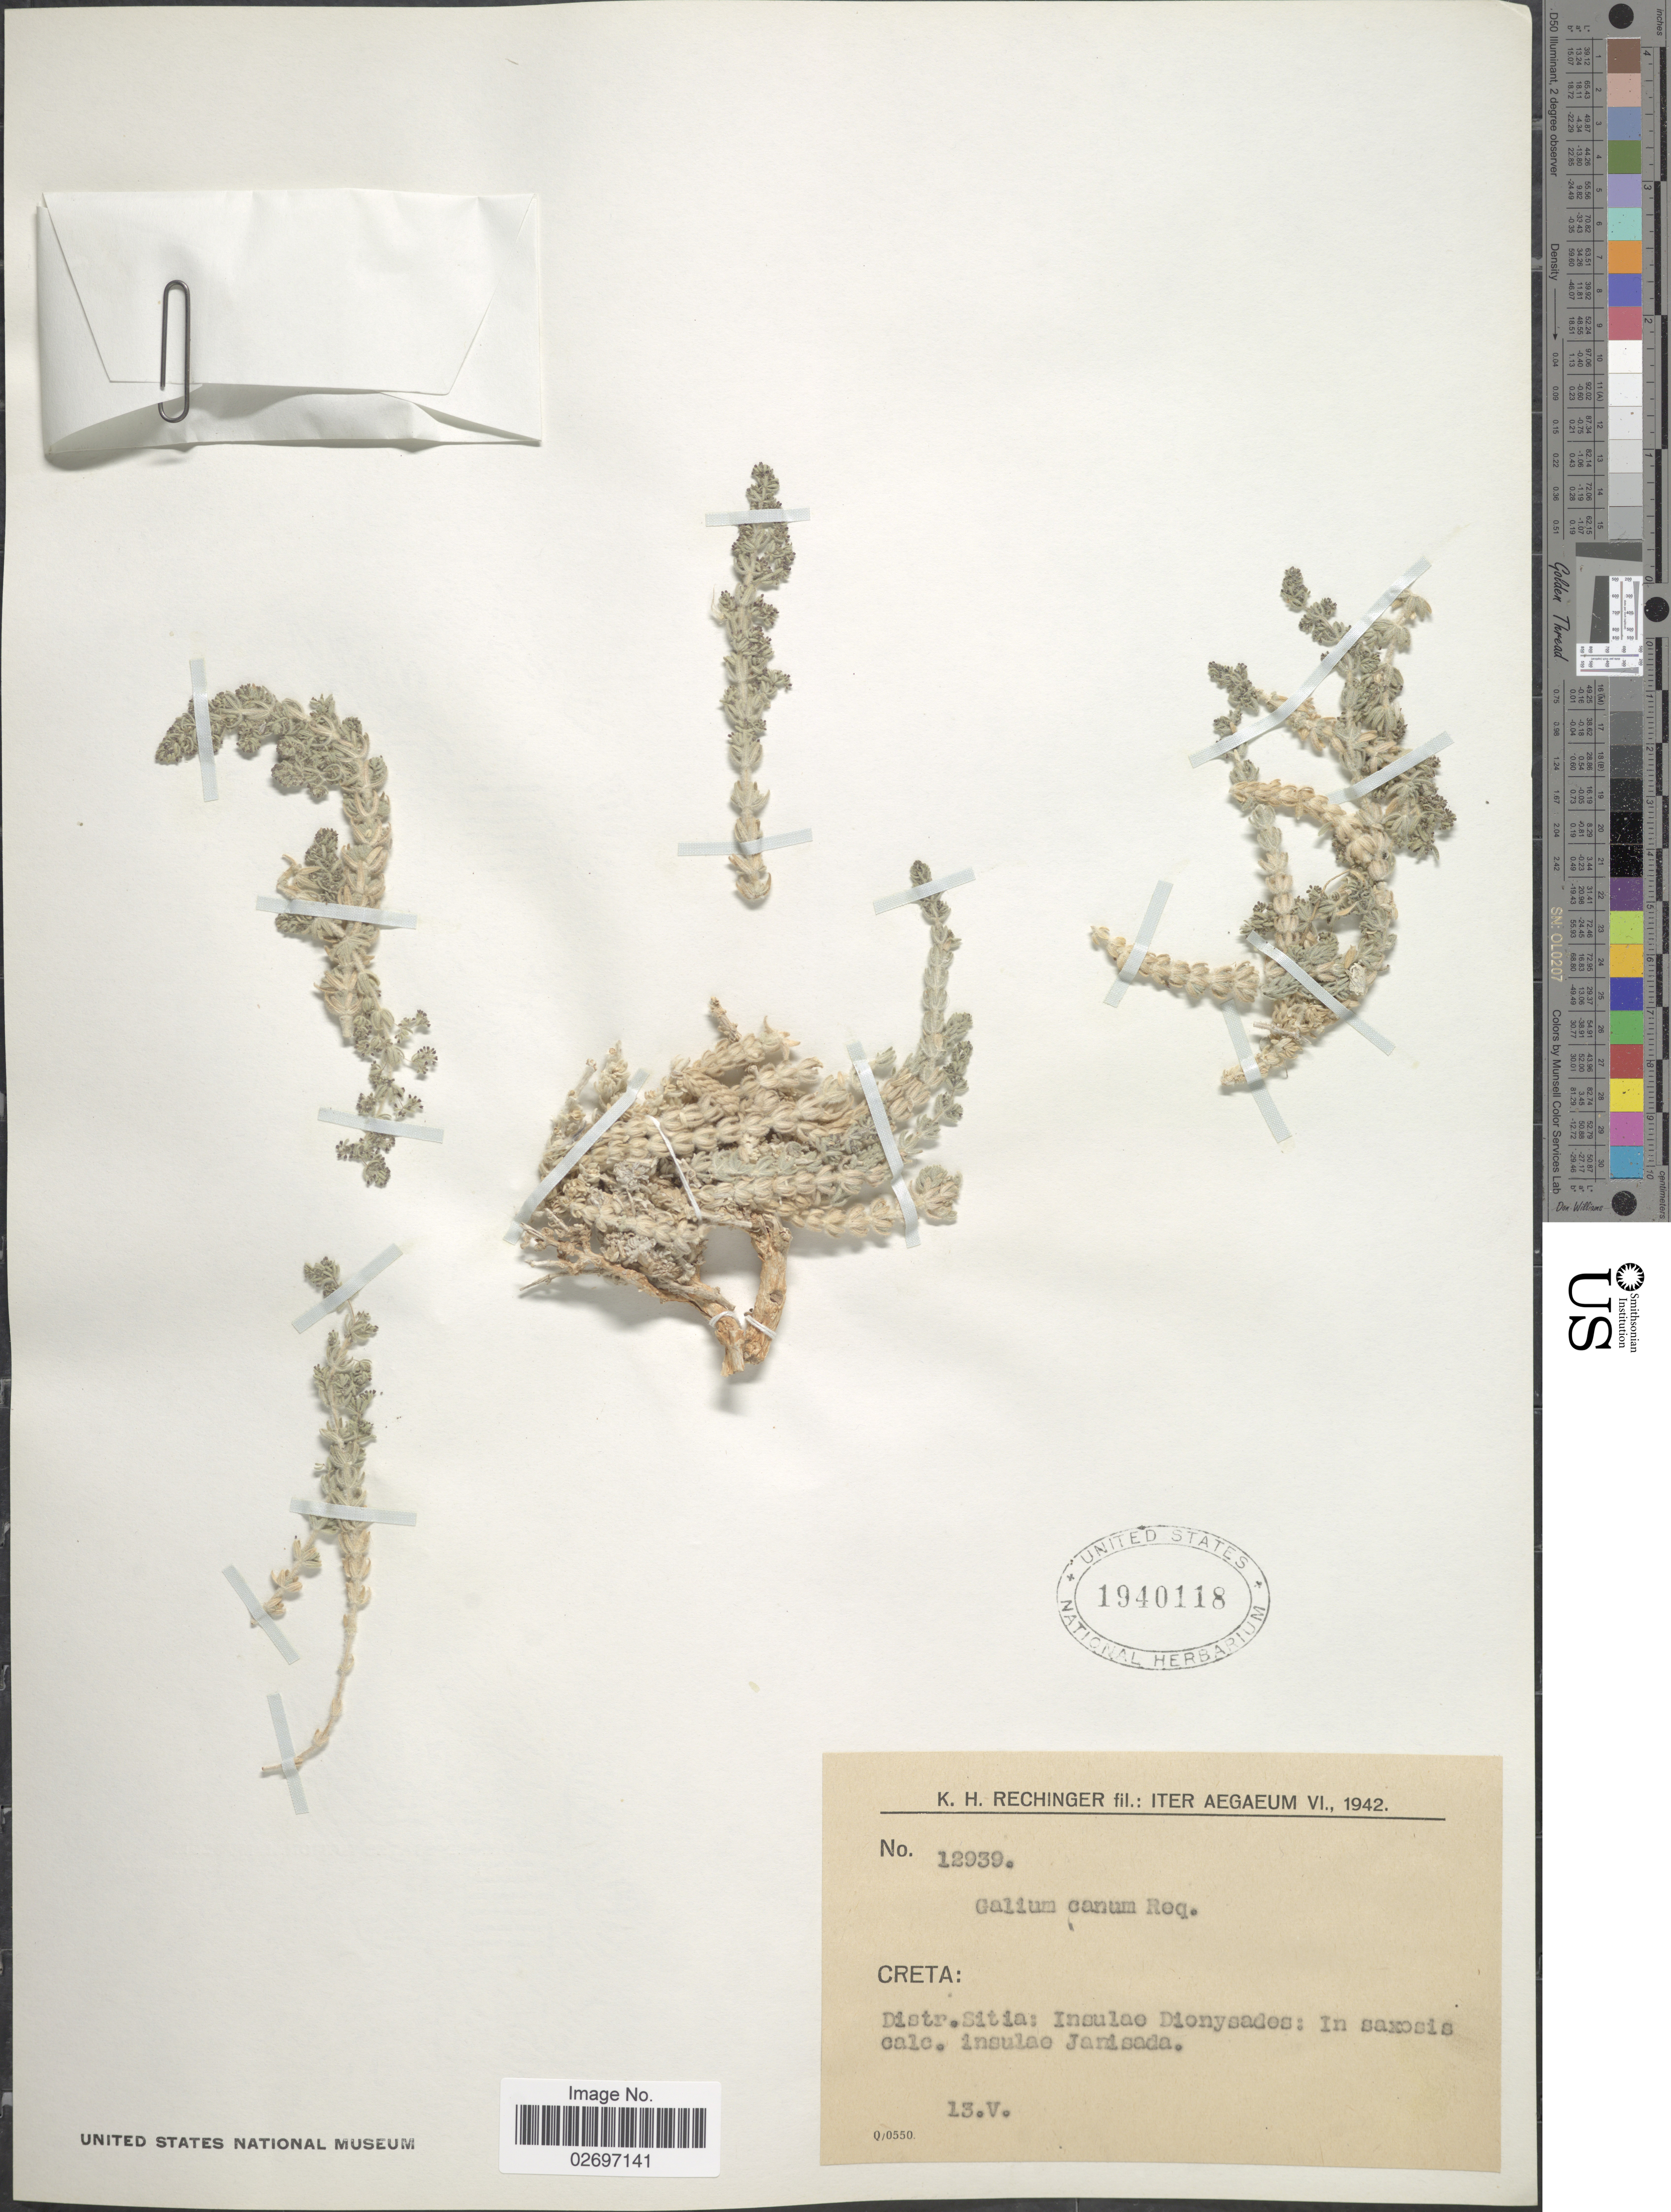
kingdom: Plantae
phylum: Tracheophyta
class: Magnoliopsida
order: Gentianales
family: Rubiaceae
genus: Galium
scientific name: Galium canum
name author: Req. ex DC.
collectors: K. H. Rechinger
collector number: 12939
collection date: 1942-05-13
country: Greece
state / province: Crete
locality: Distr. Sitia: Insulae Dionysades: in sacosis calc. insulae Jarisada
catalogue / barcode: US 1940118